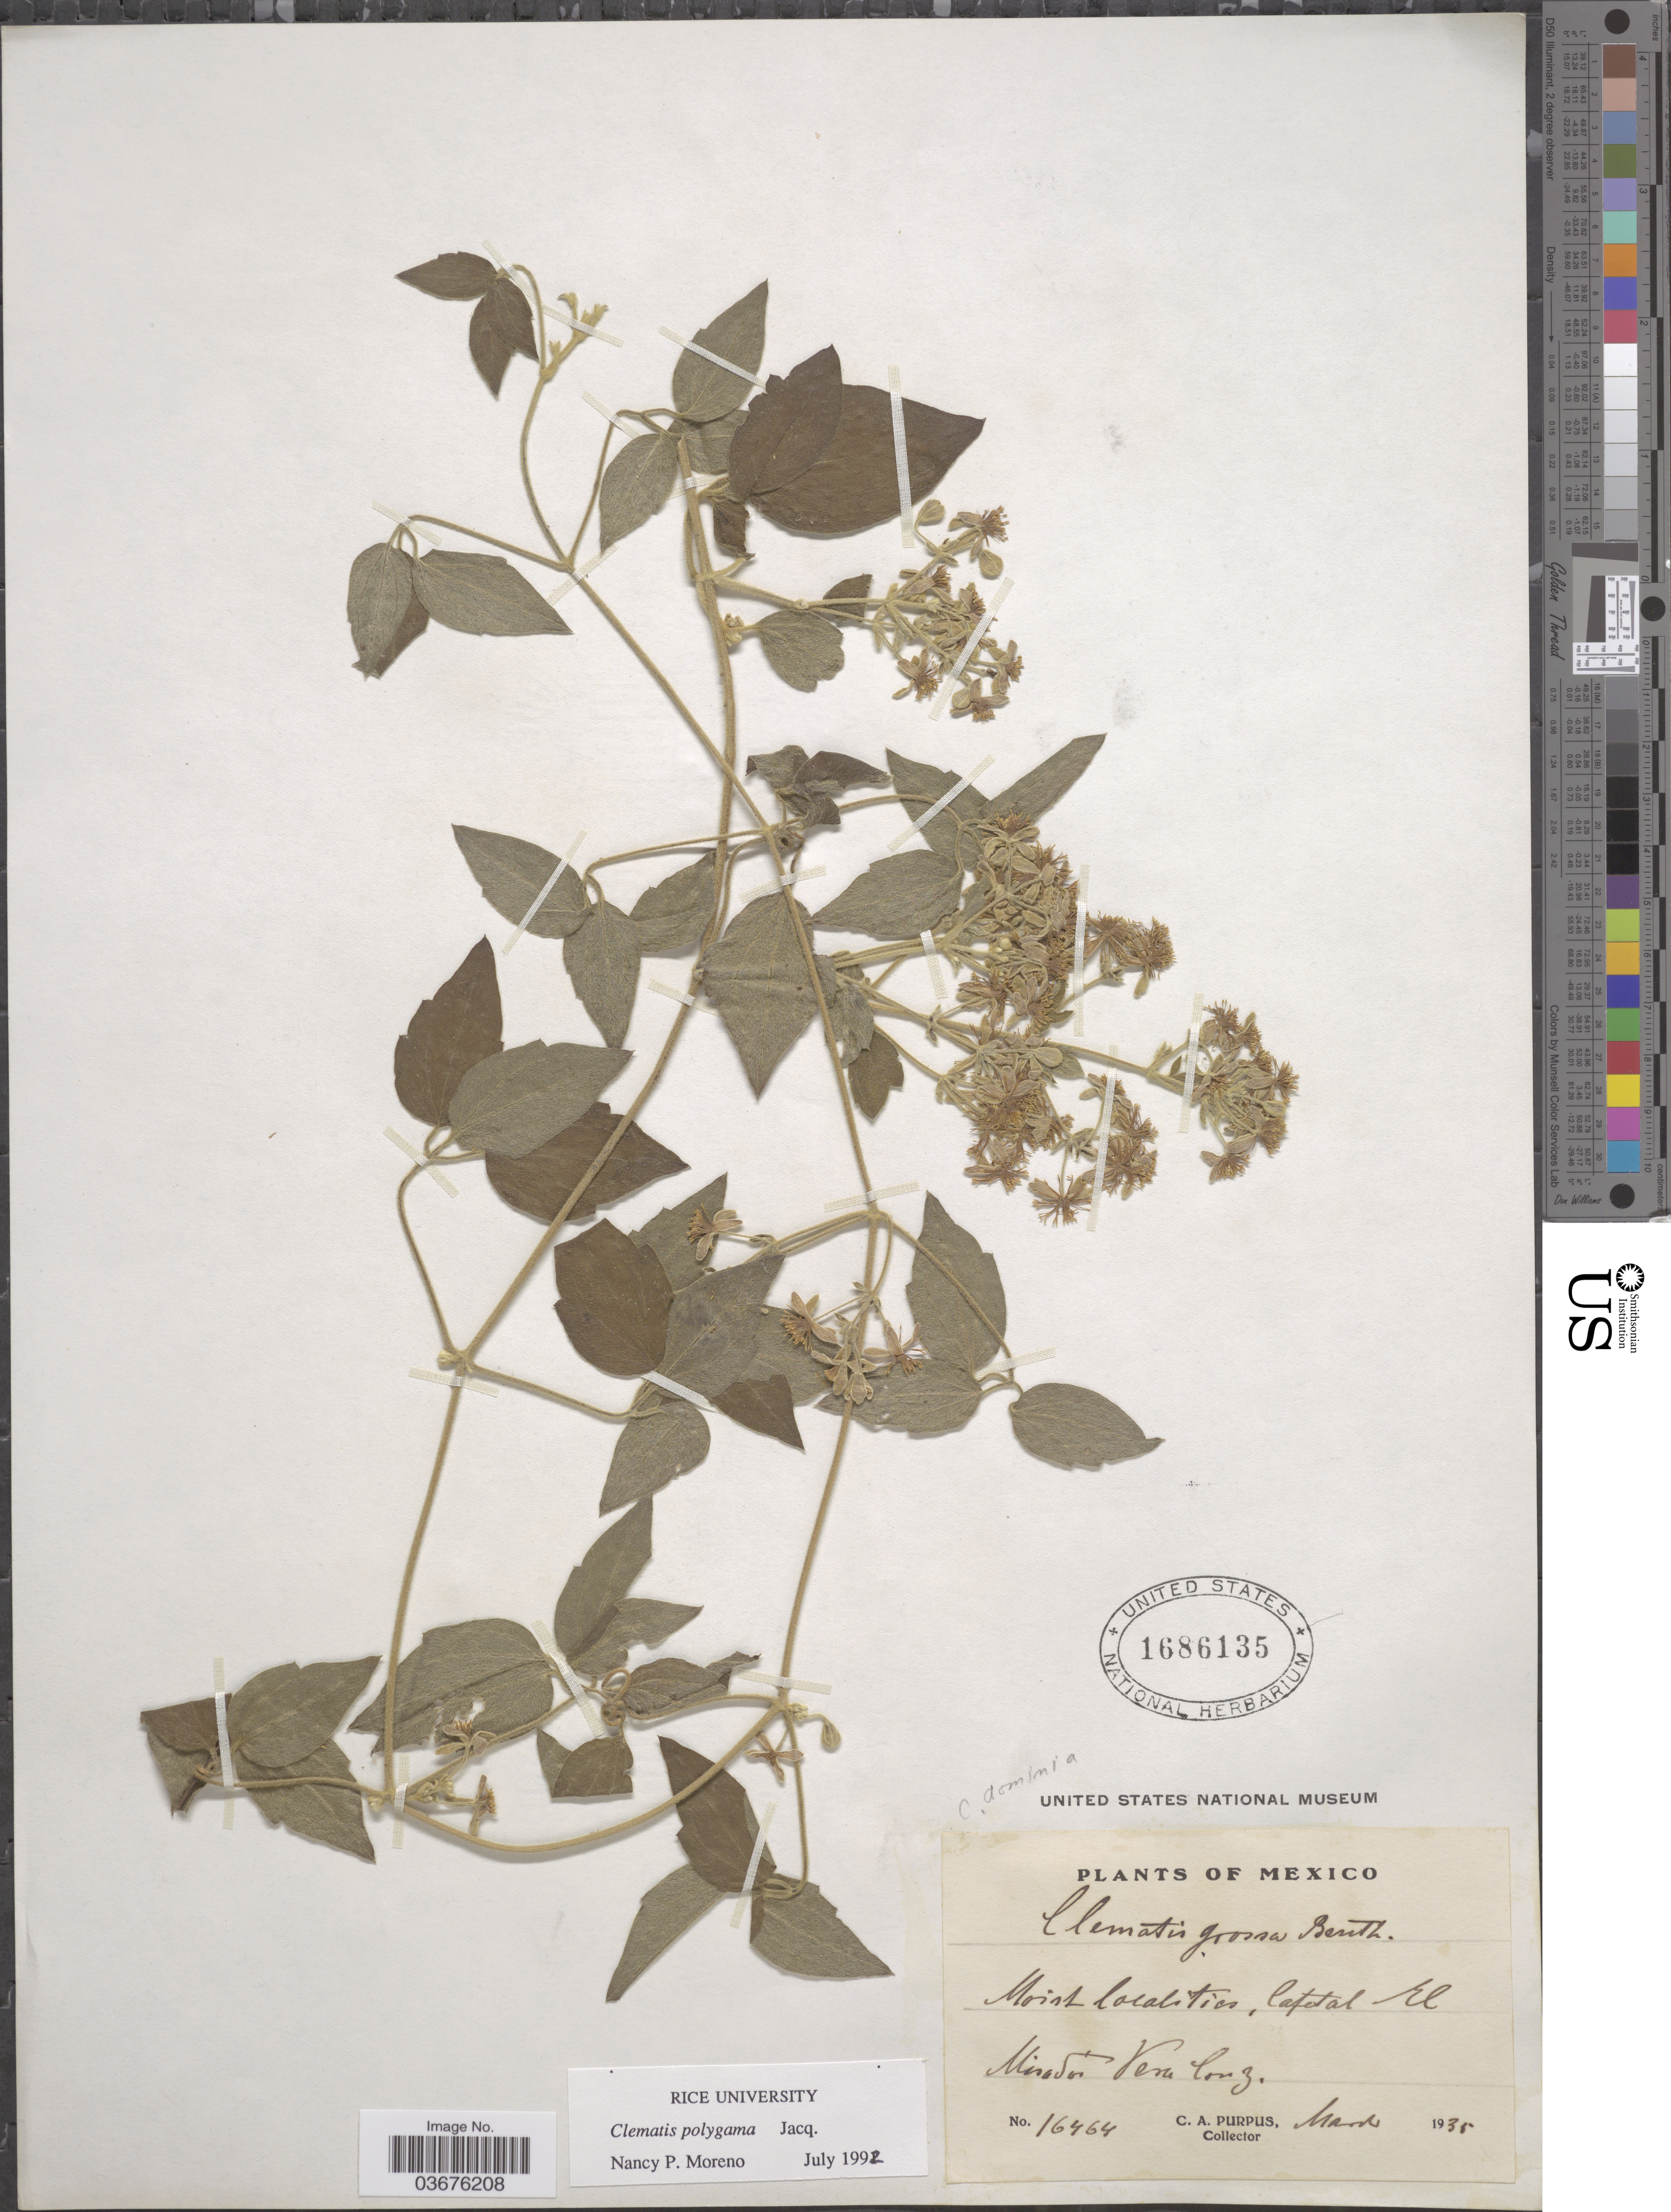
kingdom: Plantae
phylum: Tracheophyta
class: Magnoliopsida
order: Ranunculales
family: Ranunculaceae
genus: Clematis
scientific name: Clematis polygama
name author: Jacq.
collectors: C. A. Purpus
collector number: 16464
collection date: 1935-03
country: Mexico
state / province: Veracruz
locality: Capital El Mirador, Vera Cruz.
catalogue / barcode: US 1686135